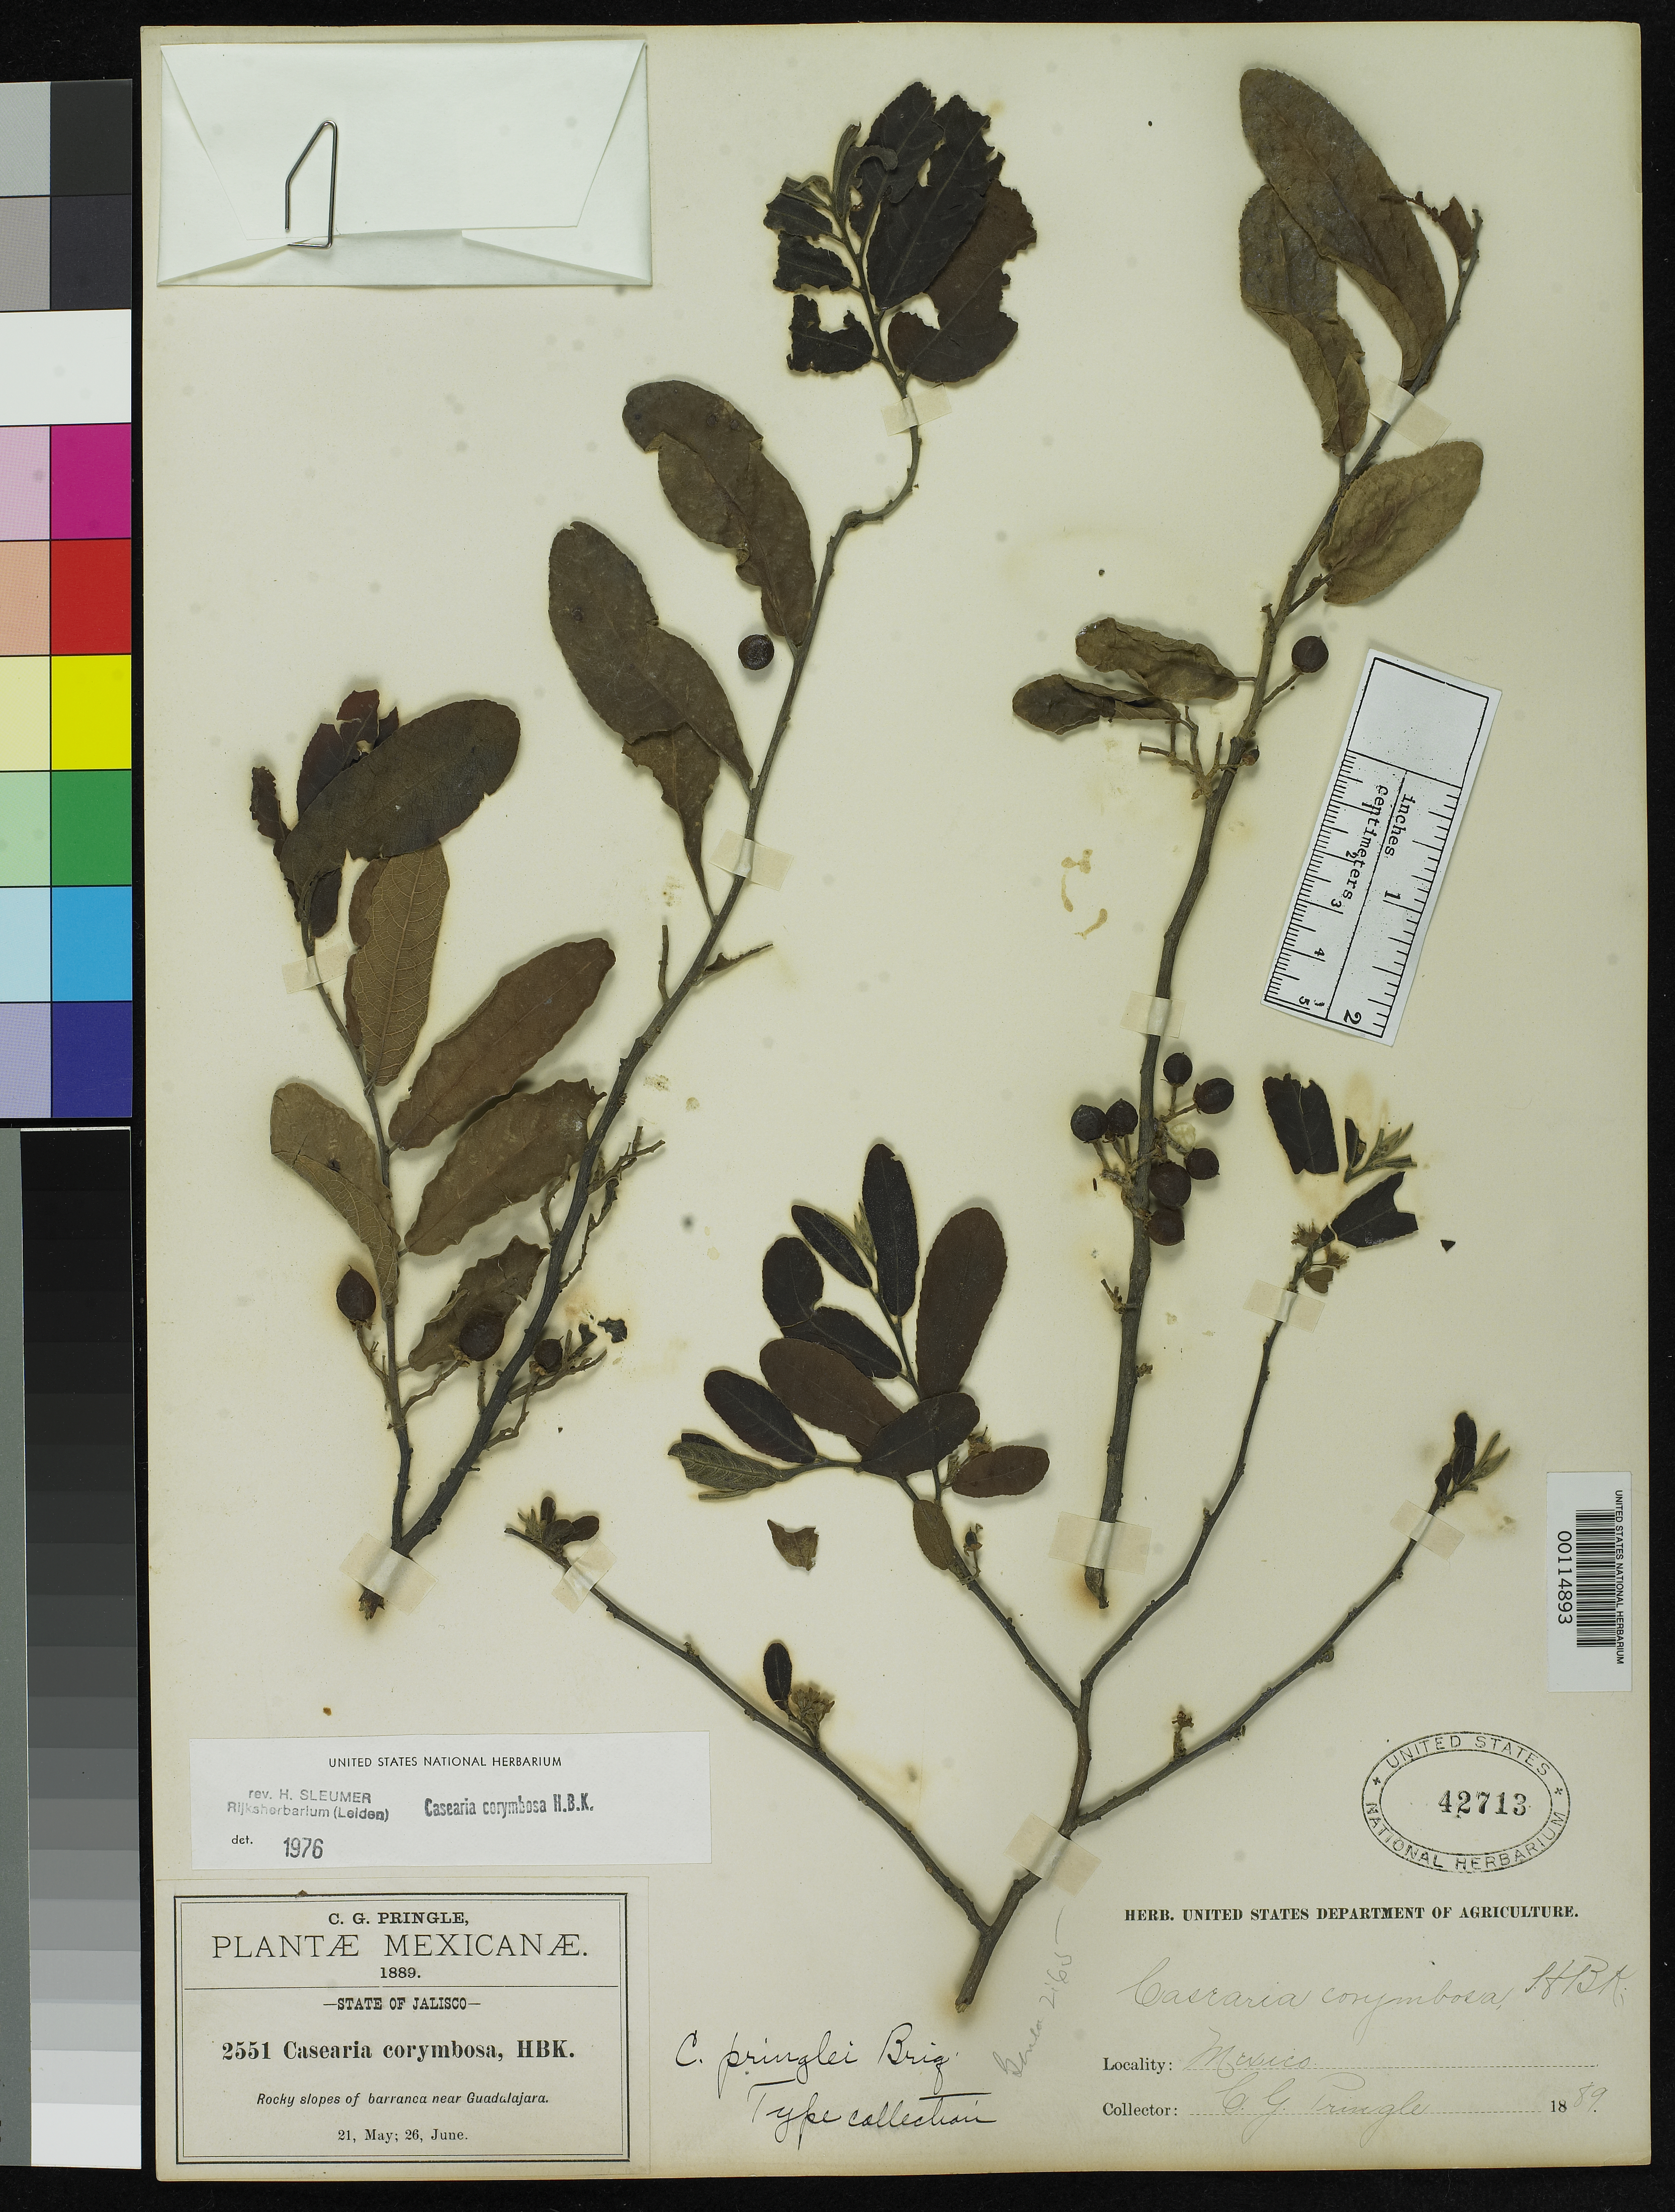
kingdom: Plantae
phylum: Tracheophyta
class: Magnoliopsida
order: Malpighiales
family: Salicaceae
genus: Casearia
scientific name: Casearia pringlei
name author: Briq.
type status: Isotype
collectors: C. G. Pringle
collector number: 2551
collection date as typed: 21 May 1889 to 26 Jun 1889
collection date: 1889-05-21/1889-06-26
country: Mexico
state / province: Jalisco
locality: Guadalajara.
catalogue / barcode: US 42713